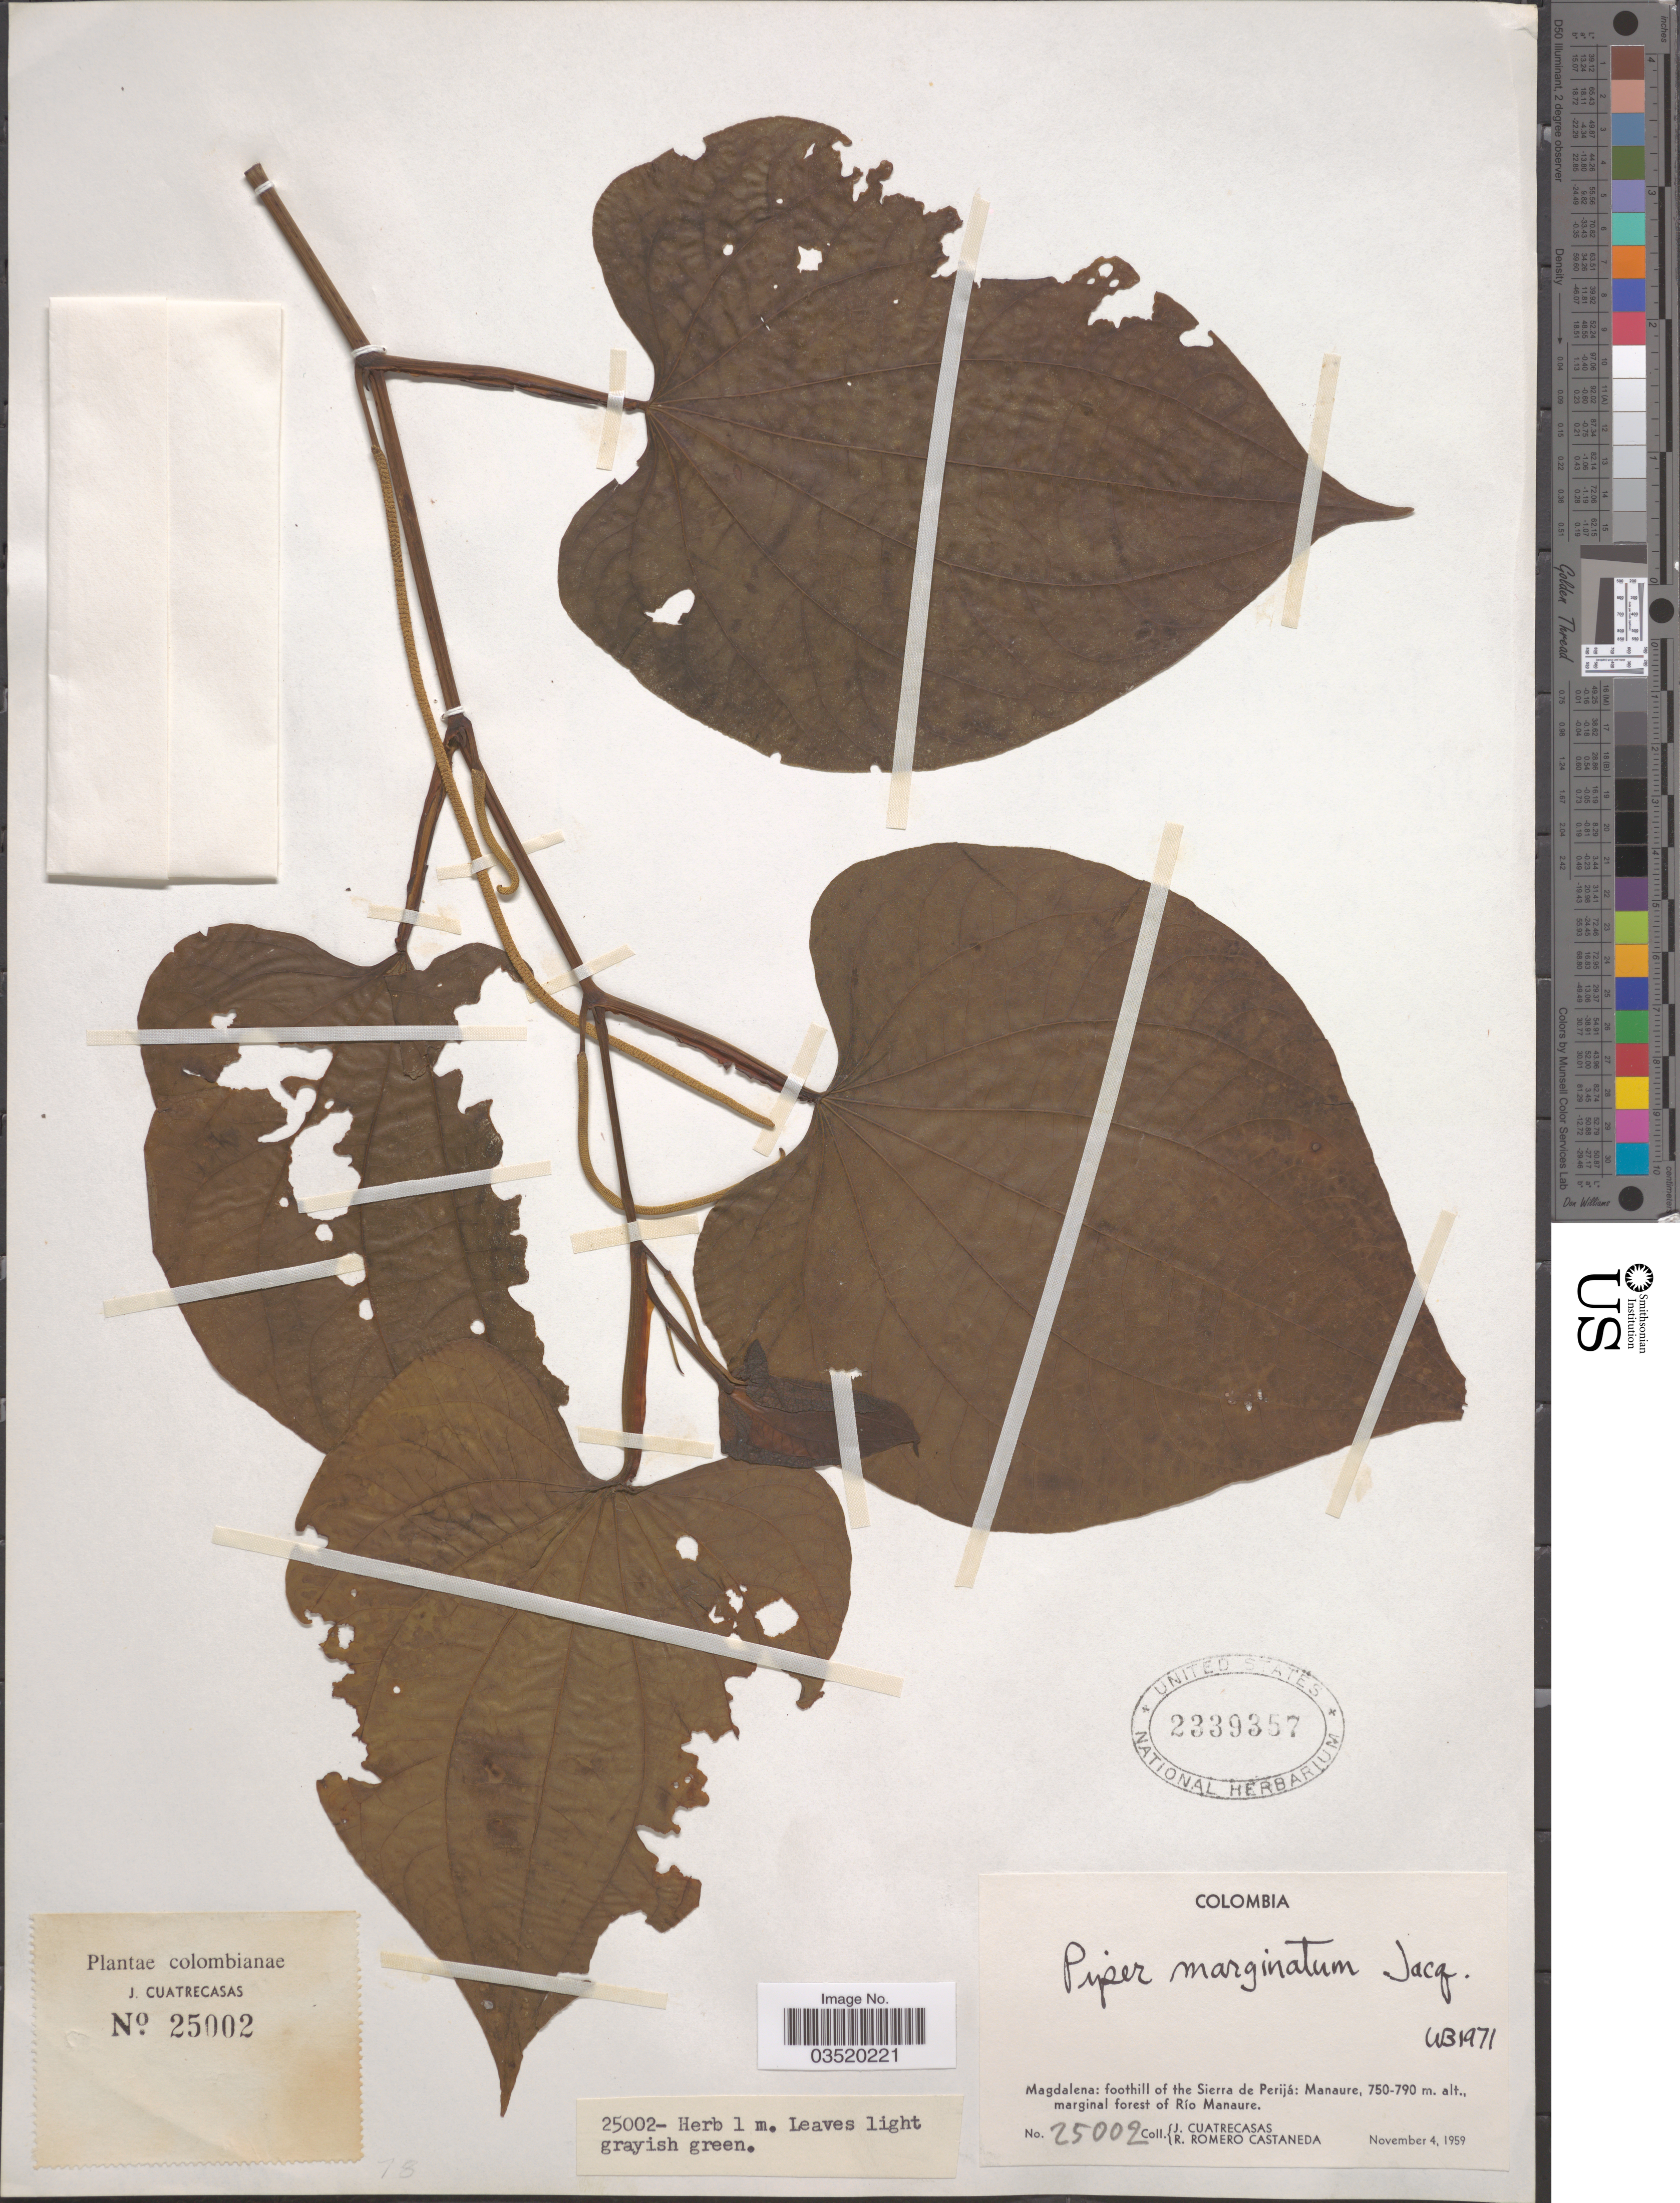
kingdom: Plantae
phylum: Tracheophyta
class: Magnoliopsida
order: Piperales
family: Piperaceae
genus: Piper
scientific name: Piper marginatum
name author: Jacq.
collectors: J. Cuatrecasas & R. Romero Castañeda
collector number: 25002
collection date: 1959-11-04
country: Colombia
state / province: Magdalena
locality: Foothill of the Sierra de Perijá: Manaure, marginal forest of Río Manaure.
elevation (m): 750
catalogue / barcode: US 2339357